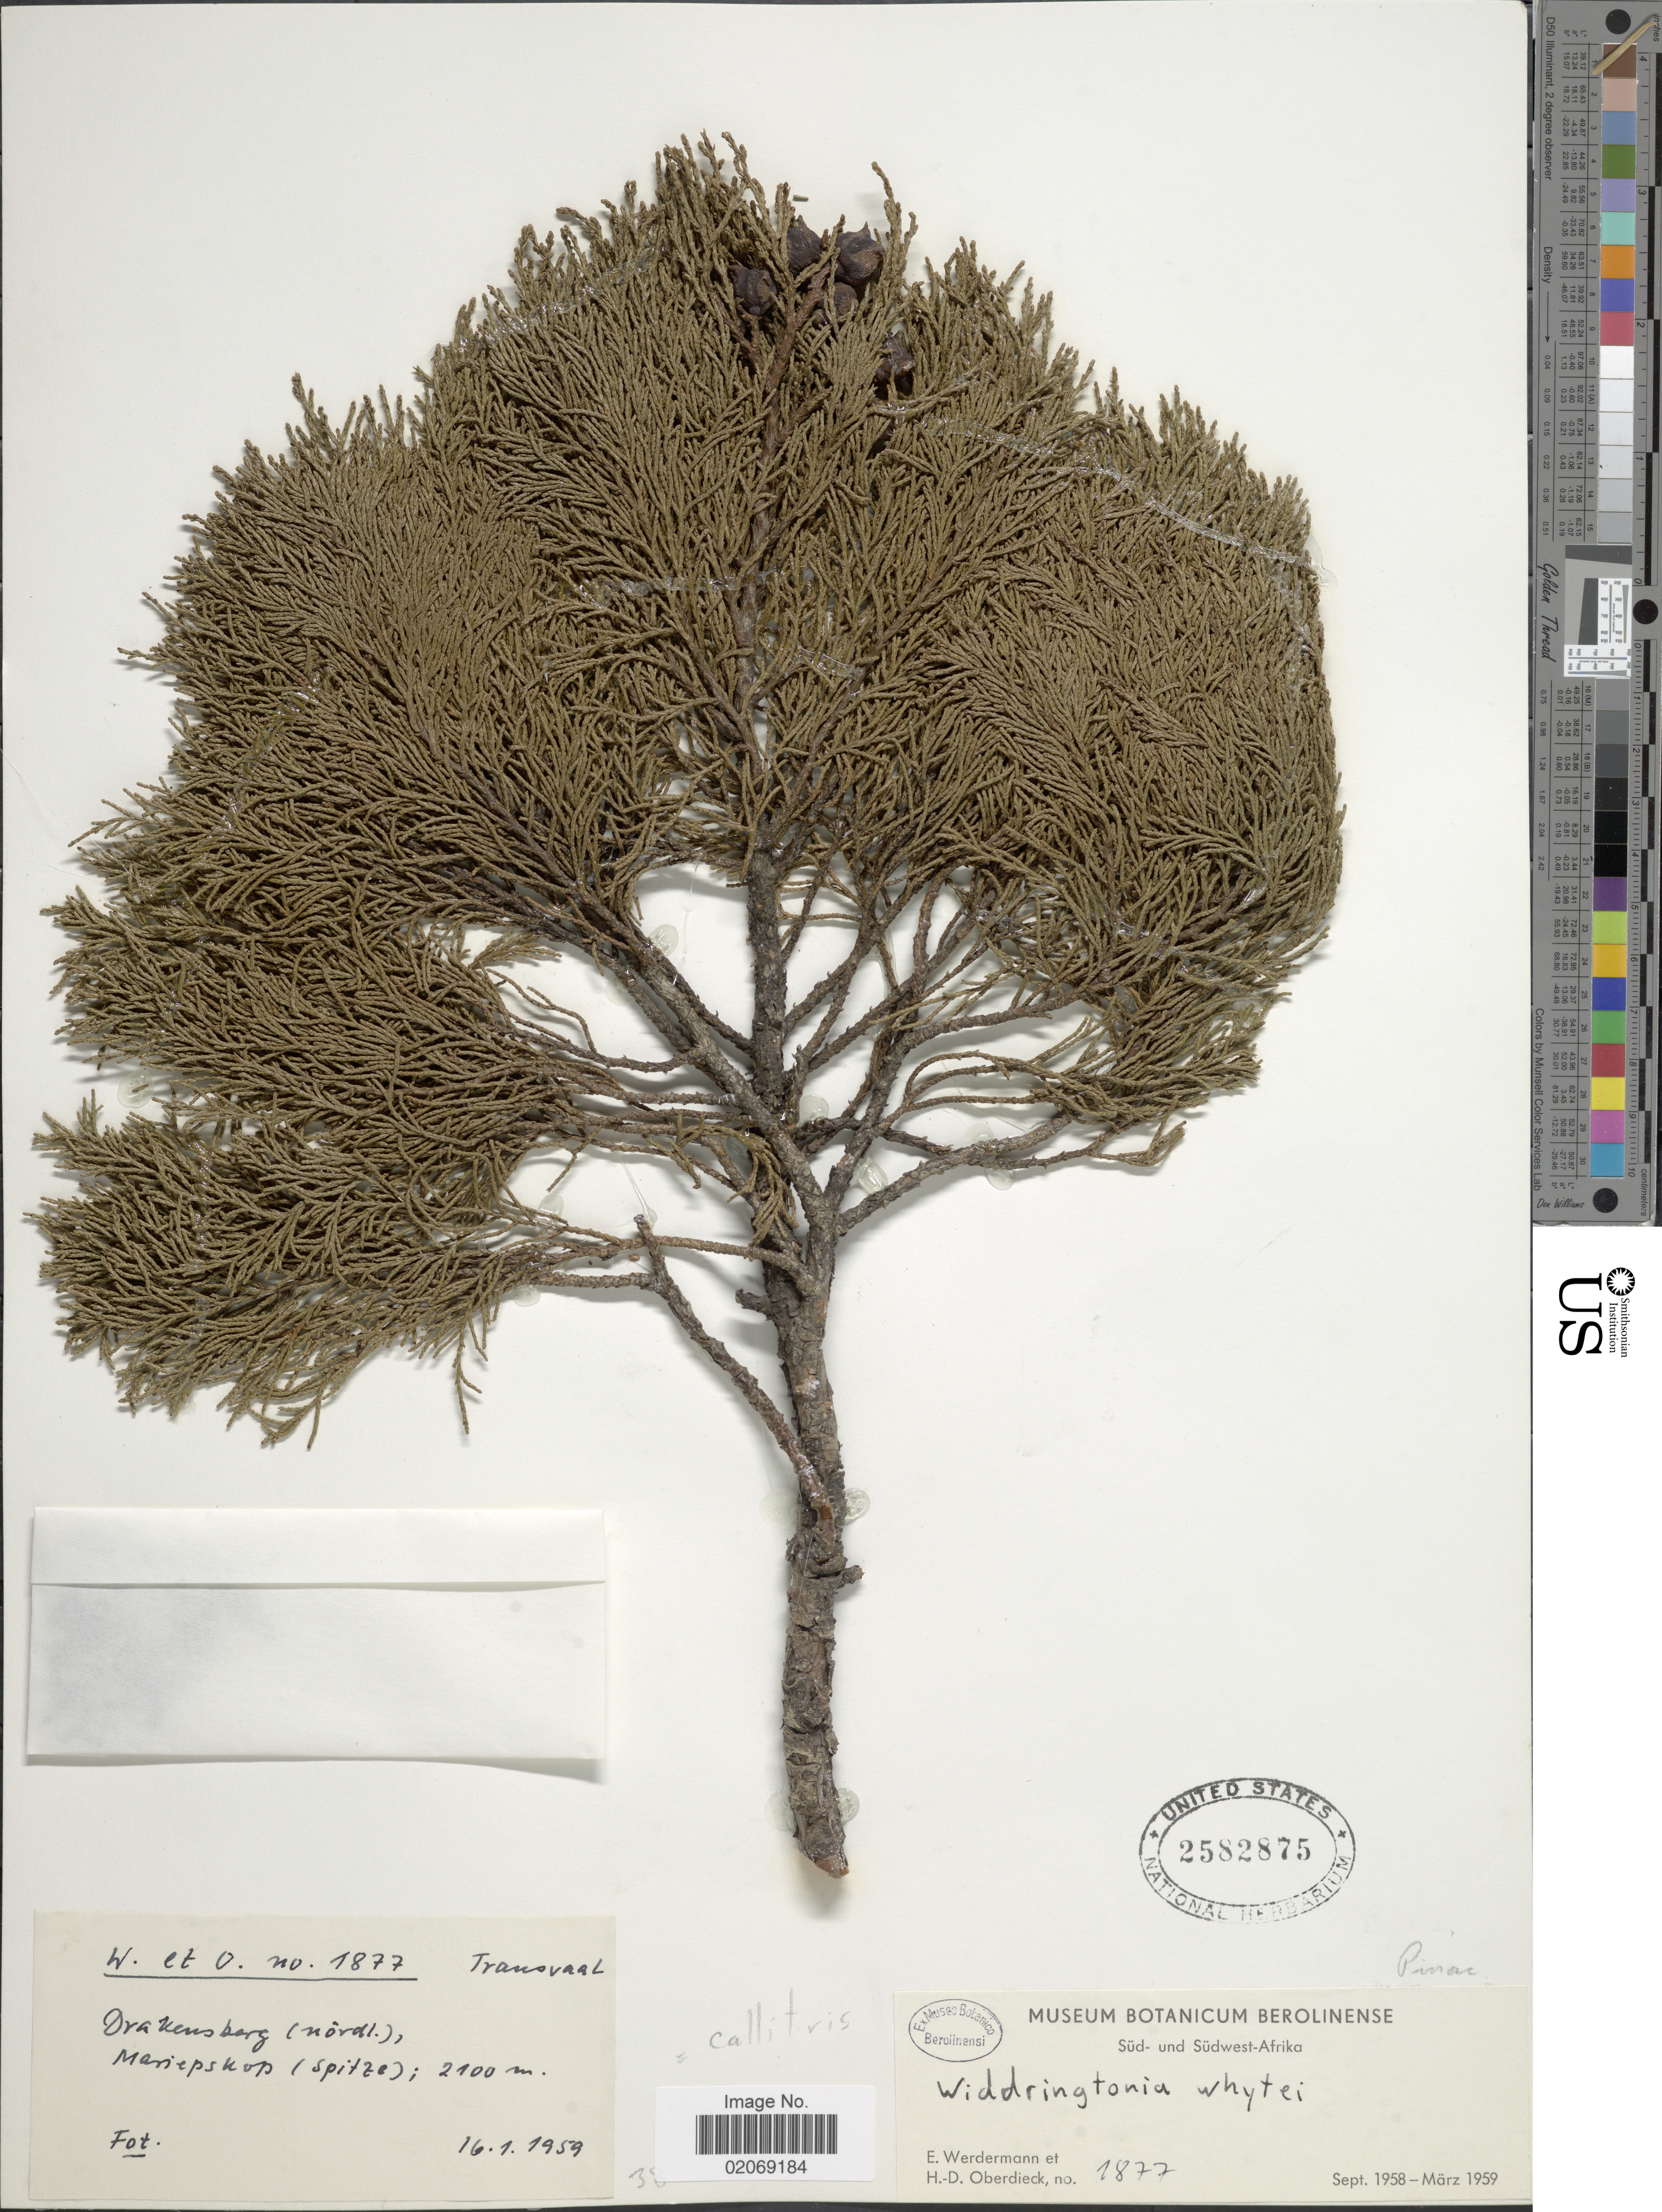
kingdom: Plantae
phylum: Tracheophyta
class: Pinopsida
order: Pinales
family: Cupressaceae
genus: Widdringtonia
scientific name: Widdringtonia whytei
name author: Rendle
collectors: E. Werdermann & H. Oberdieck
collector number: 1877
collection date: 1959-01-16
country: South Africa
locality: Sud- und Sudwest- Afrika. Transvaal. Drakensberg (nordl.), Mariepskop (spitze)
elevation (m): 2100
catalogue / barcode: US 2582875